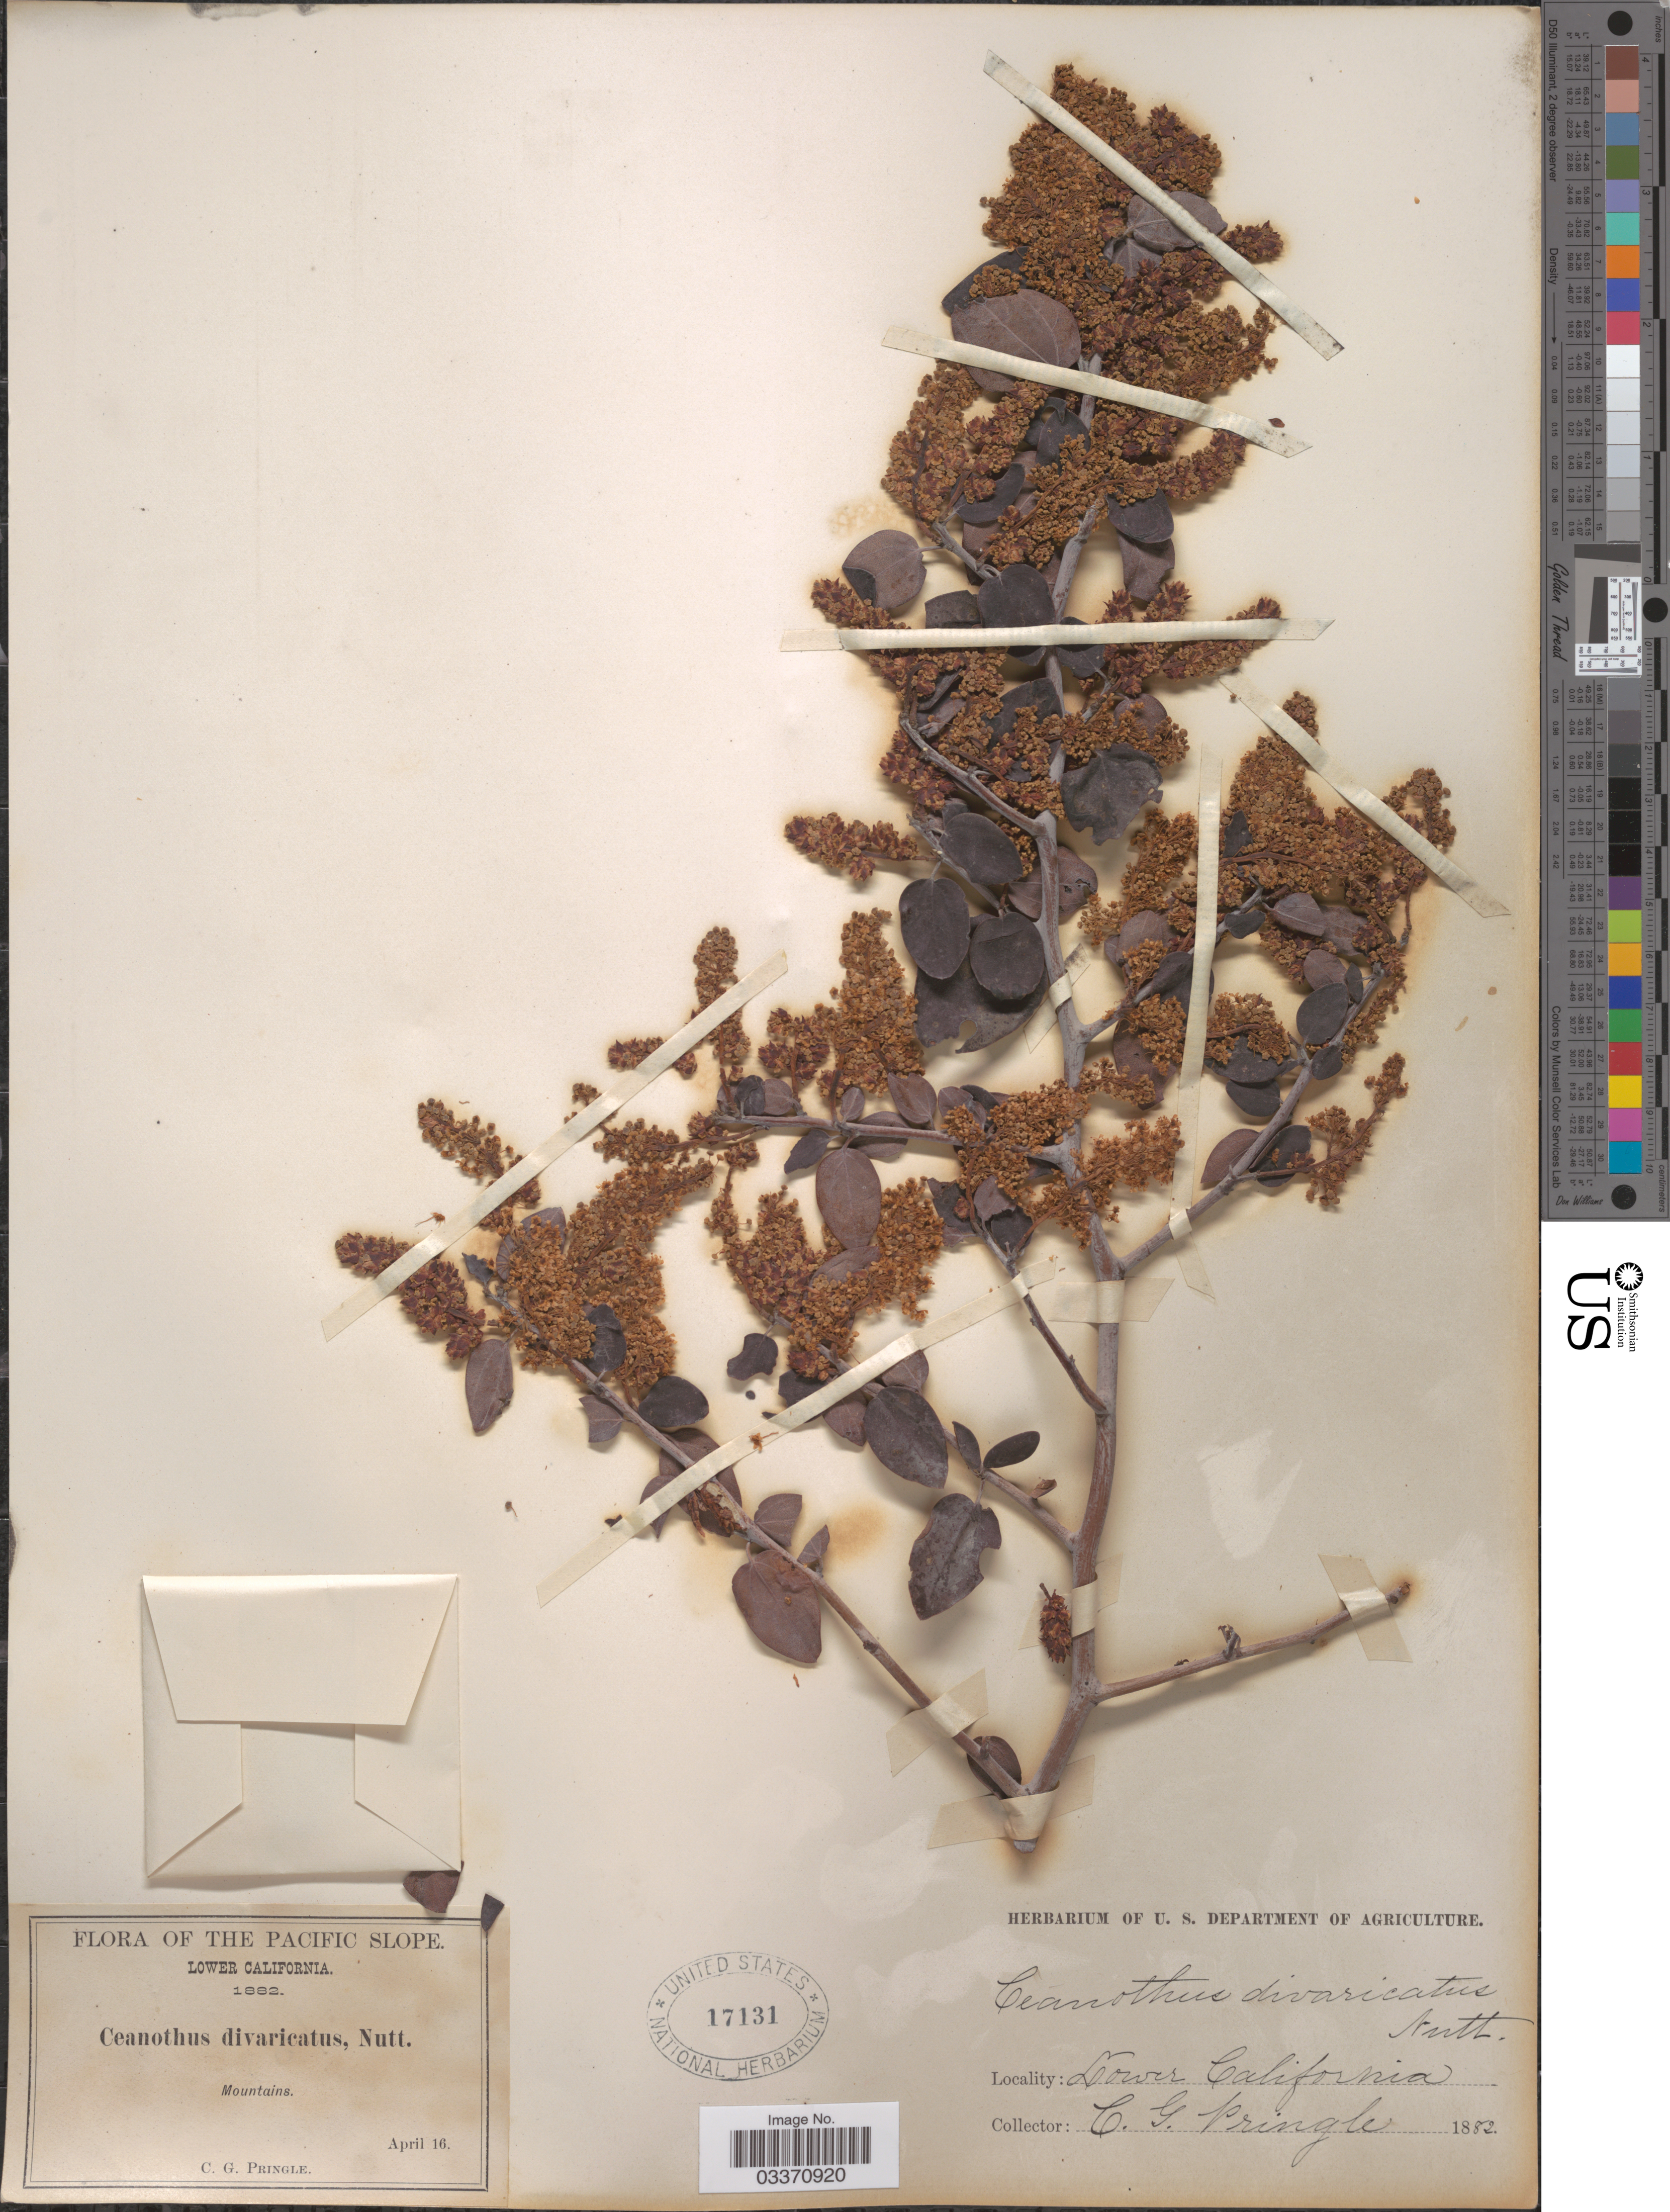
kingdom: Plantae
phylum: Tracheophyta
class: Magnoliopsida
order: Rosales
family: Rhamnaceae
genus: Ceanothus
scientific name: Ceanothus divaricatus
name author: Nutt. ex Torr. & S.F. Gray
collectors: C. G. Pringle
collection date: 1882-04-16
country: Mexico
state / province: Baja California Norte / Baja California Sur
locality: The Pacific Slope. Lower California. Mountains.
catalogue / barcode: US 17131